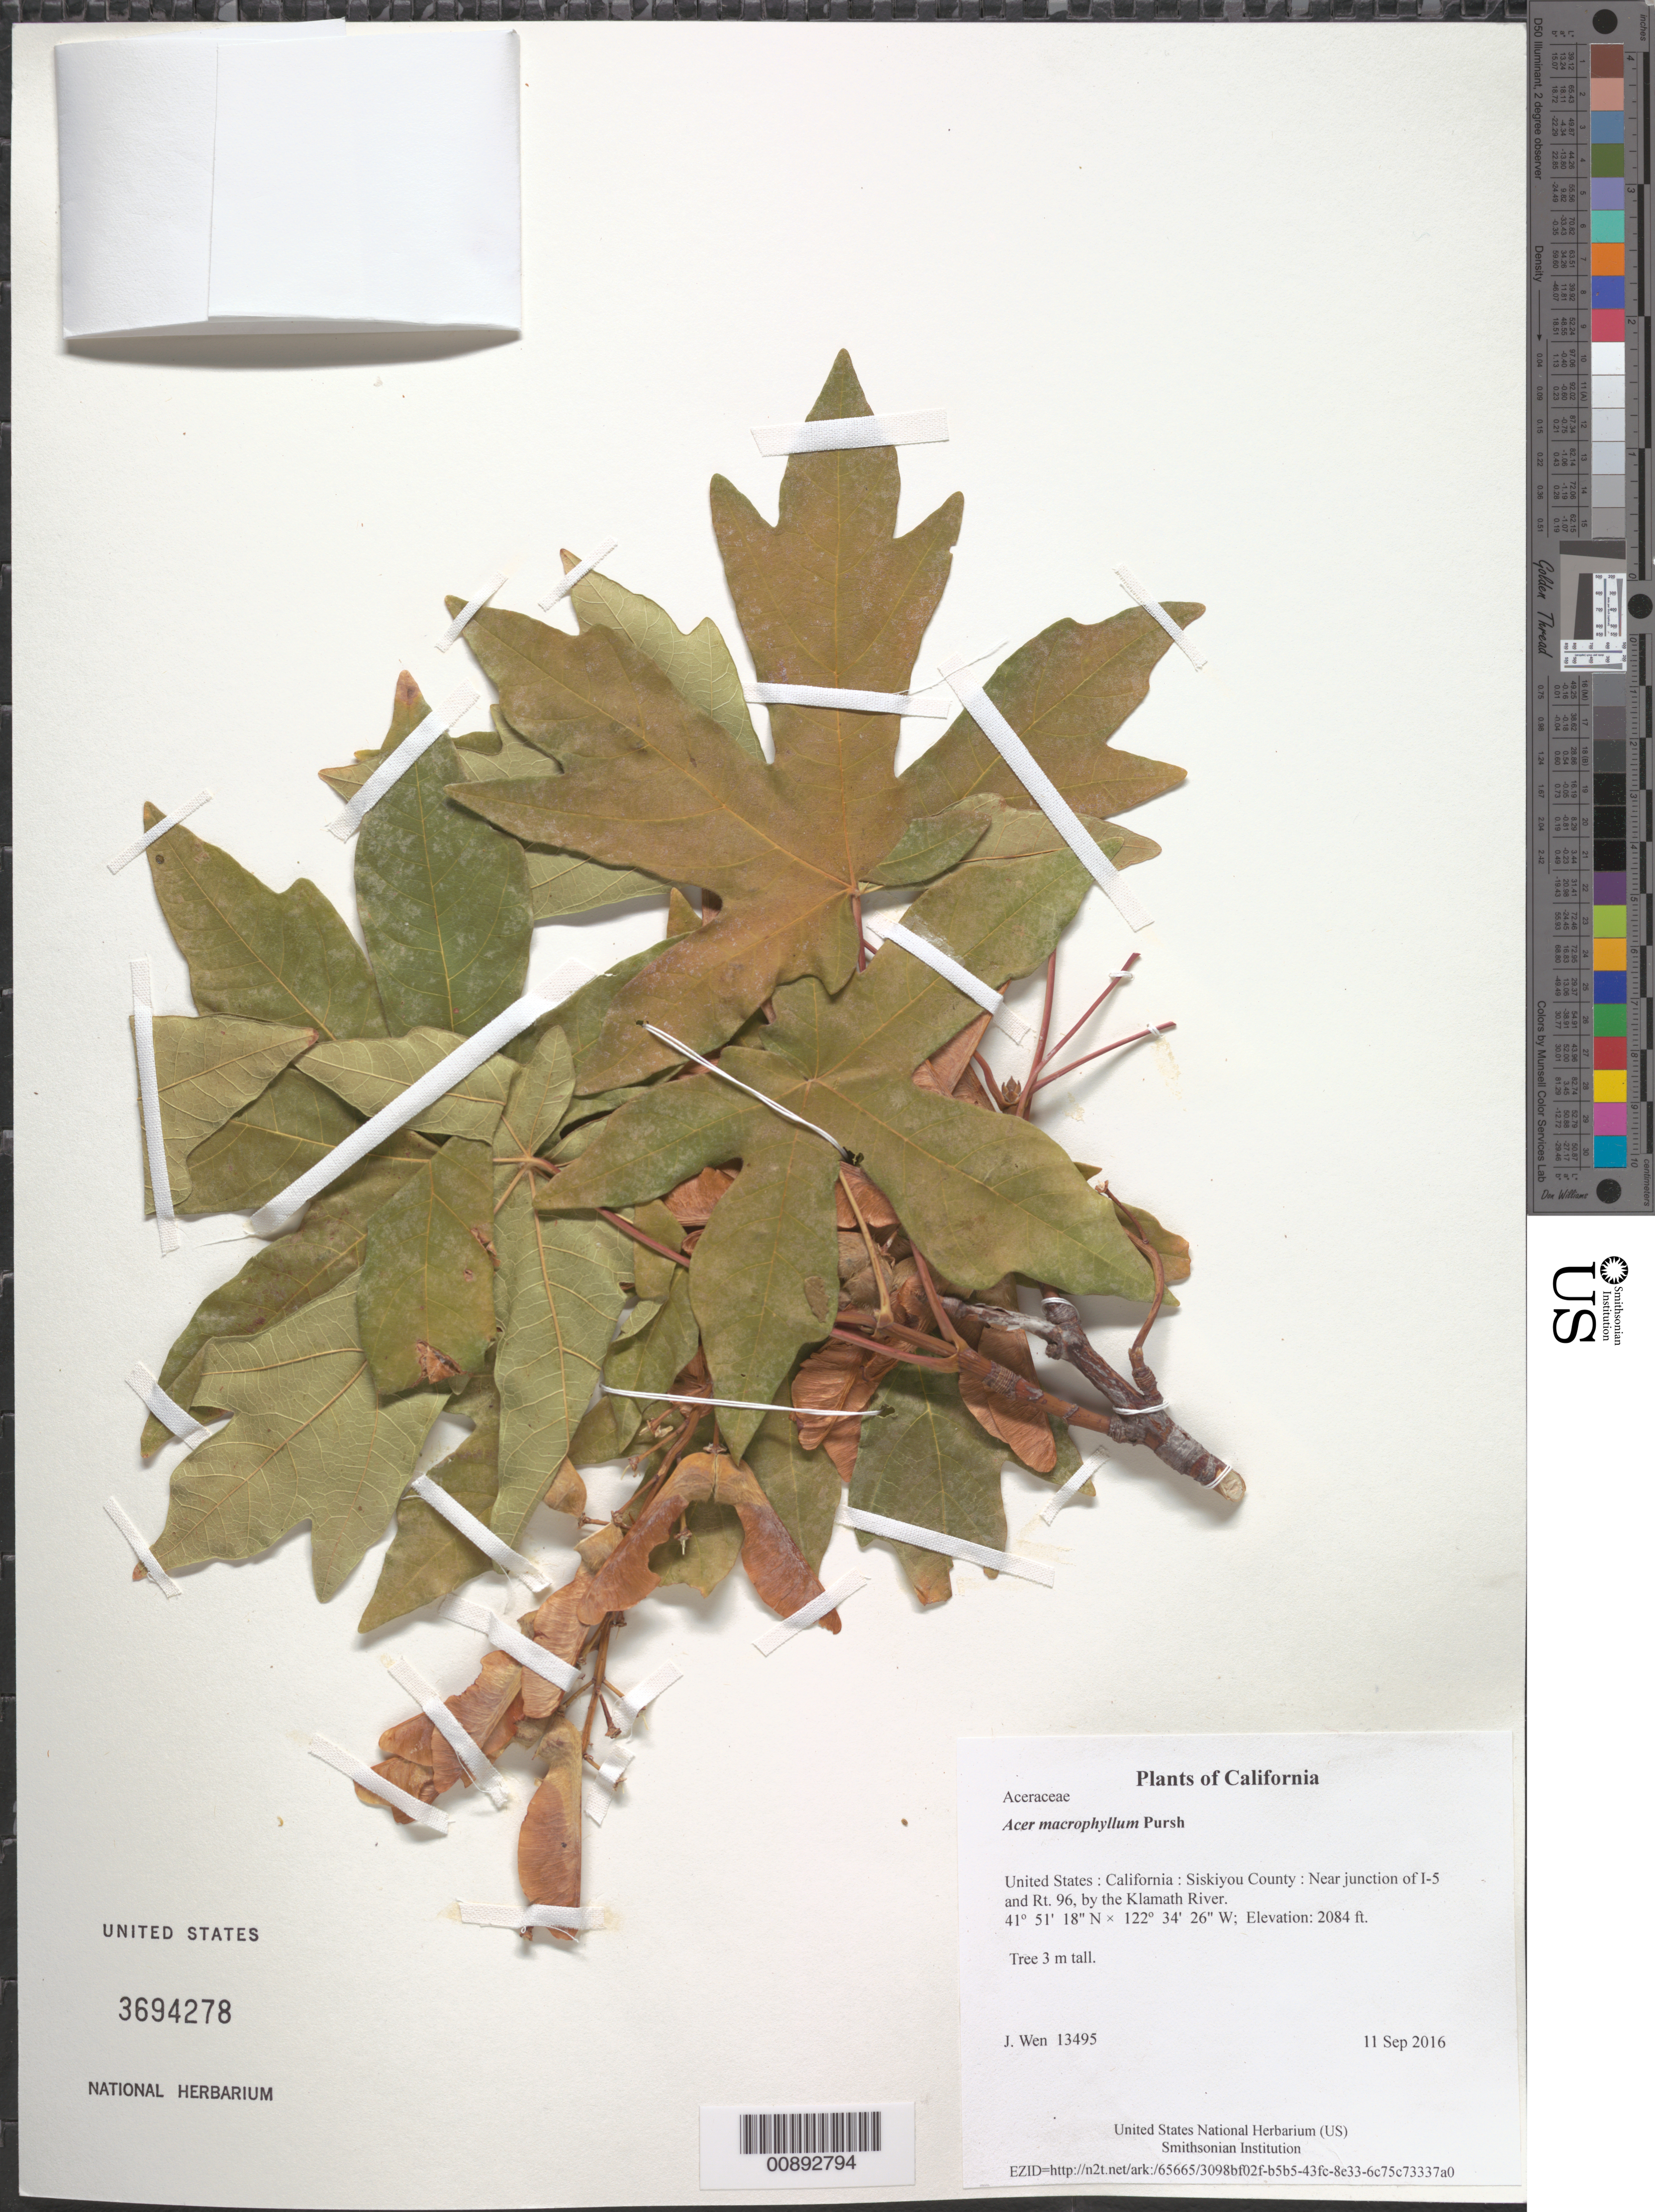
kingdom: Plantae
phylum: Tracheophyta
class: Magnoliopsida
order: Sapindales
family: Sapindaceae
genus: Acer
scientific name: Acer macrophyllum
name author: Pursh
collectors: J. Wen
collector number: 13495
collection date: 2016-09-11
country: United States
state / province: California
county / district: Siskiyou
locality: Near junction of I-5 and Rt. 96, by the Klamath River.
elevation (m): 635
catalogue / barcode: US 3694278